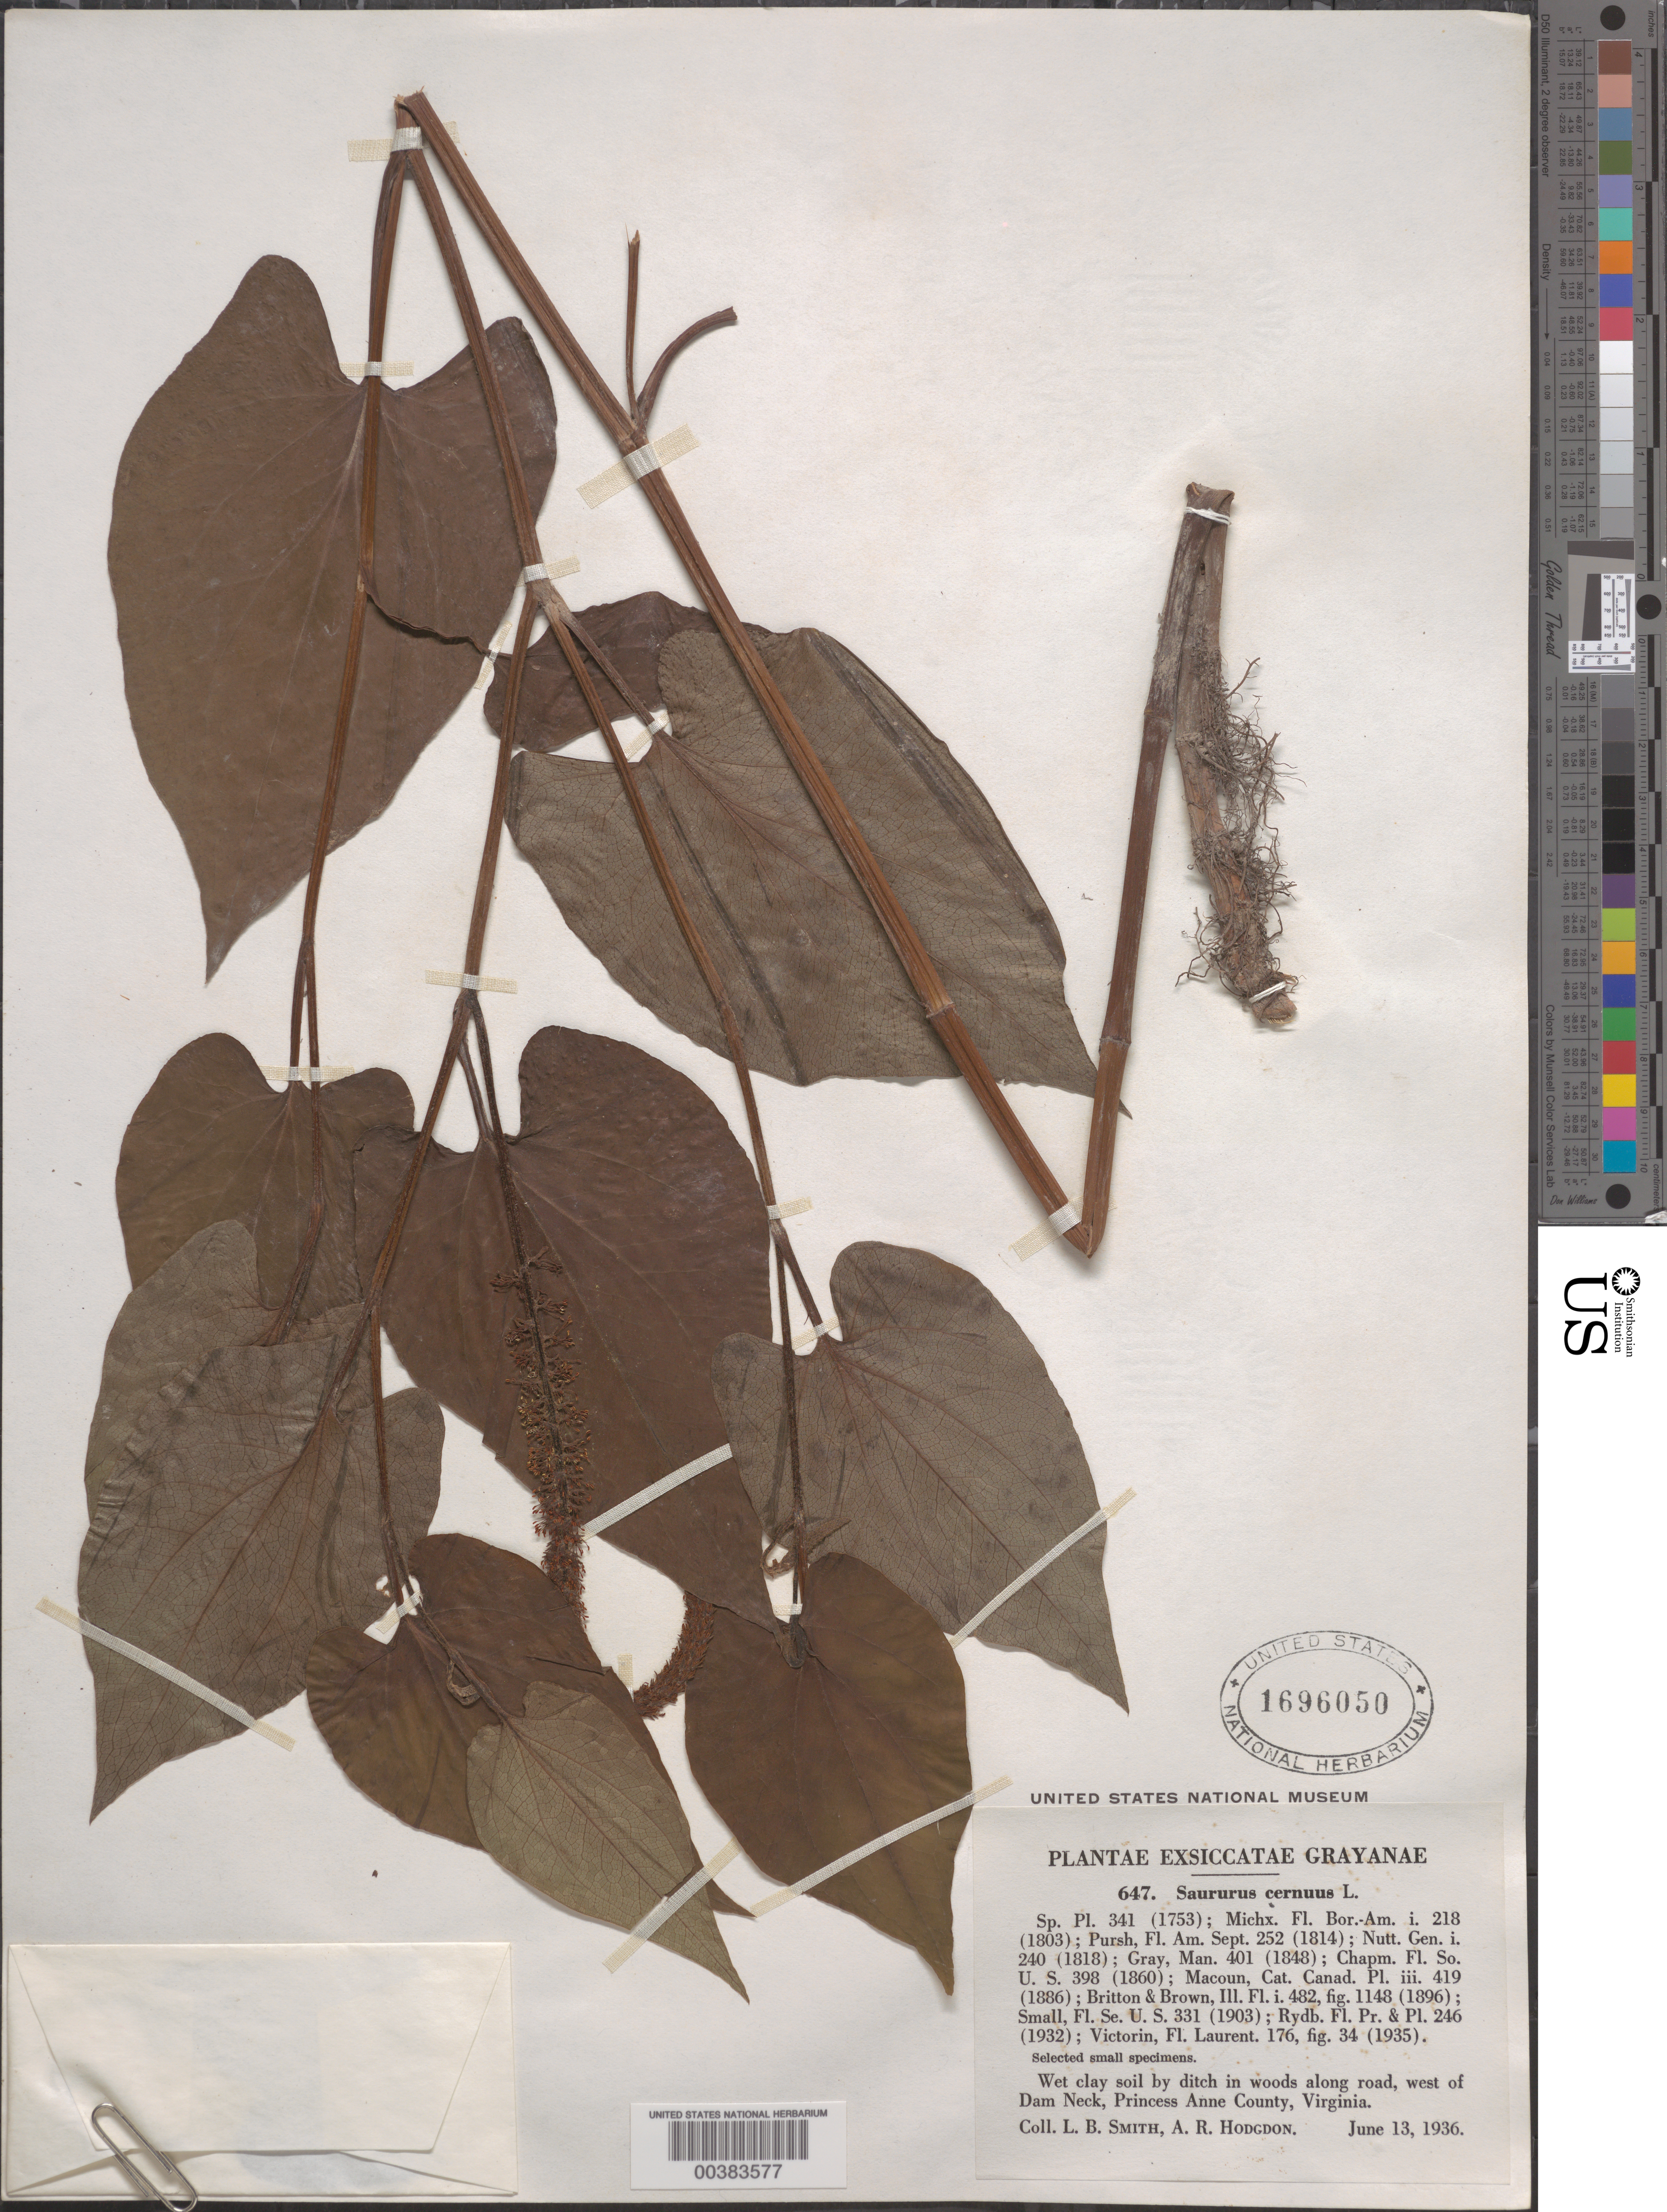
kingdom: Plantae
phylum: Tracheophyta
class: Magnoliopsida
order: Piperales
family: Saururaceae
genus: Saururus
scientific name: Saururus cernuus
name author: L.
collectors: L. Smith & A. R. Hodgdon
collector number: Pl. Exsic. Gray. 647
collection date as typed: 13 Jun 1936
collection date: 1936-06-13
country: United States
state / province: Virginia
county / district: City of Virginia Beach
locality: W of dam neck, princess anne county. [princess anne county is now part of City of Virginia Beach.]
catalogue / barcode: US 1696050